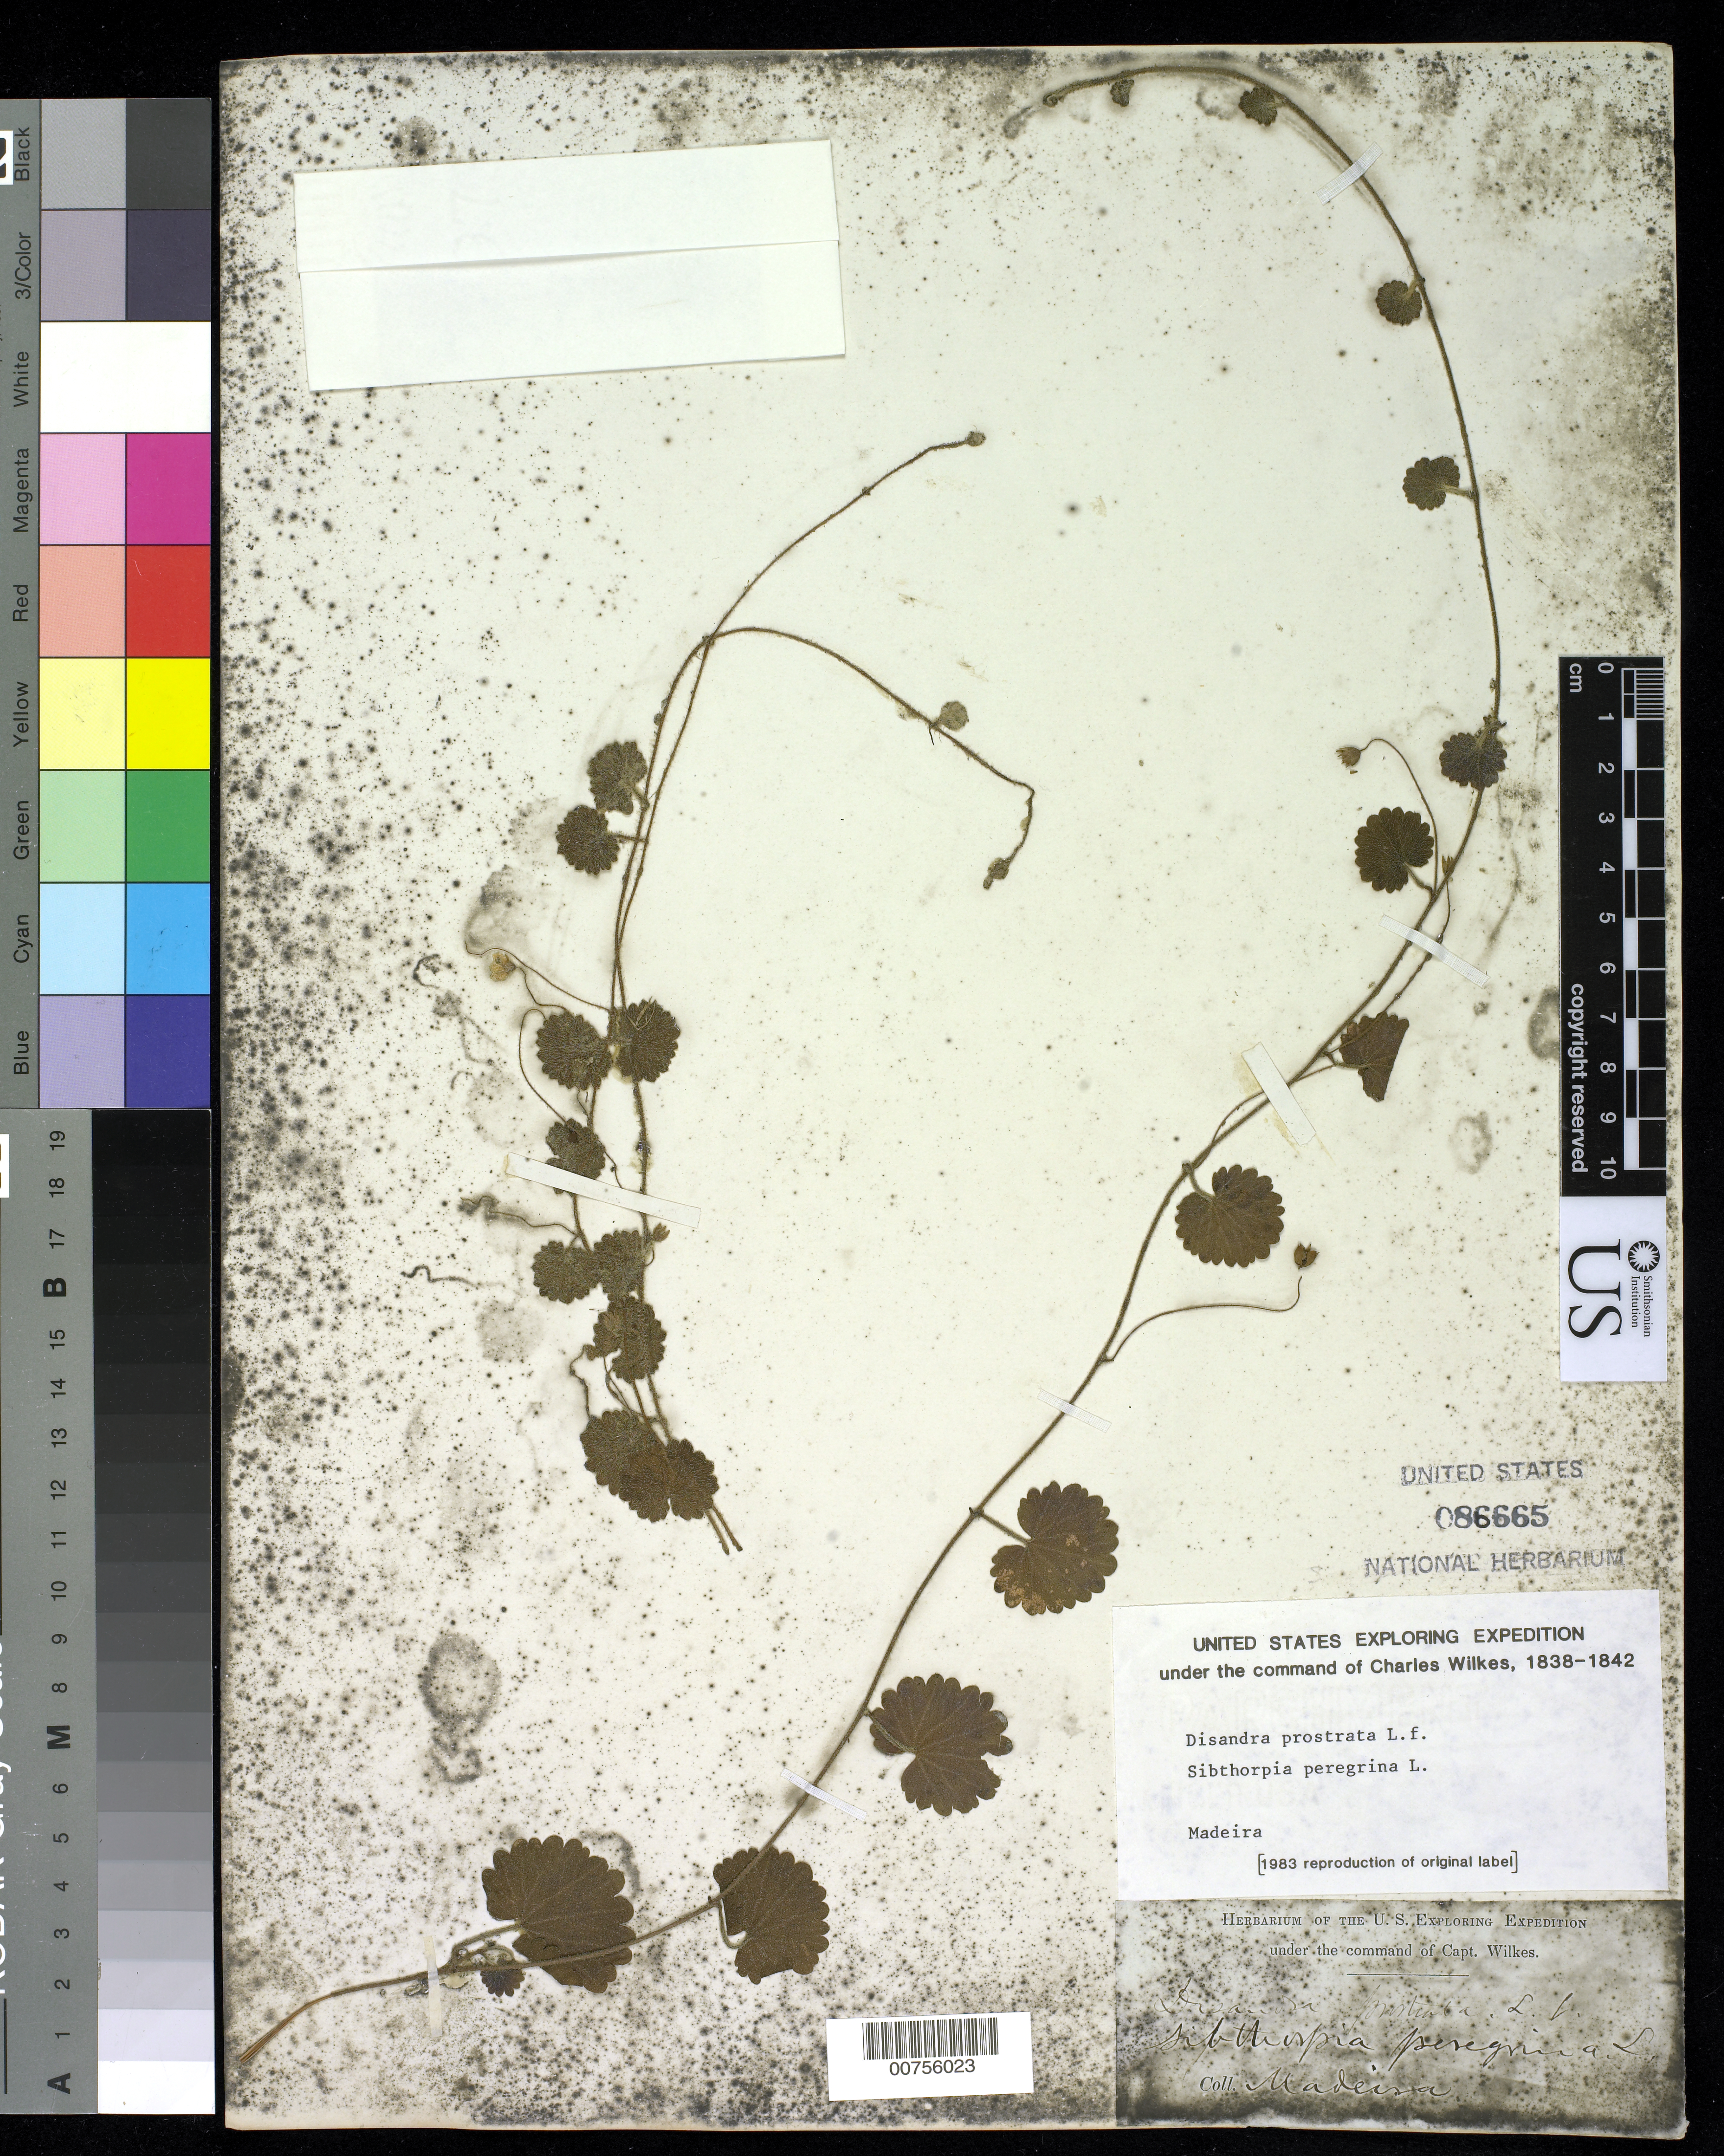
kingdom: Plantae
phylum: Tracheophyta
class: Magnoliopsida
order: Lamiales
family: Plantaginaceae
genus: Sibthorpia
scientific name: Sibthorpia peregrina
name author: L.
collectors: Wilkes Explor. Exped.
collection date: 1838/1842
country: Portugal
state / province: Madeira (Aut. Reg.)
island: Madeira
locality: Madeira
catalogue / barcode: US 86665